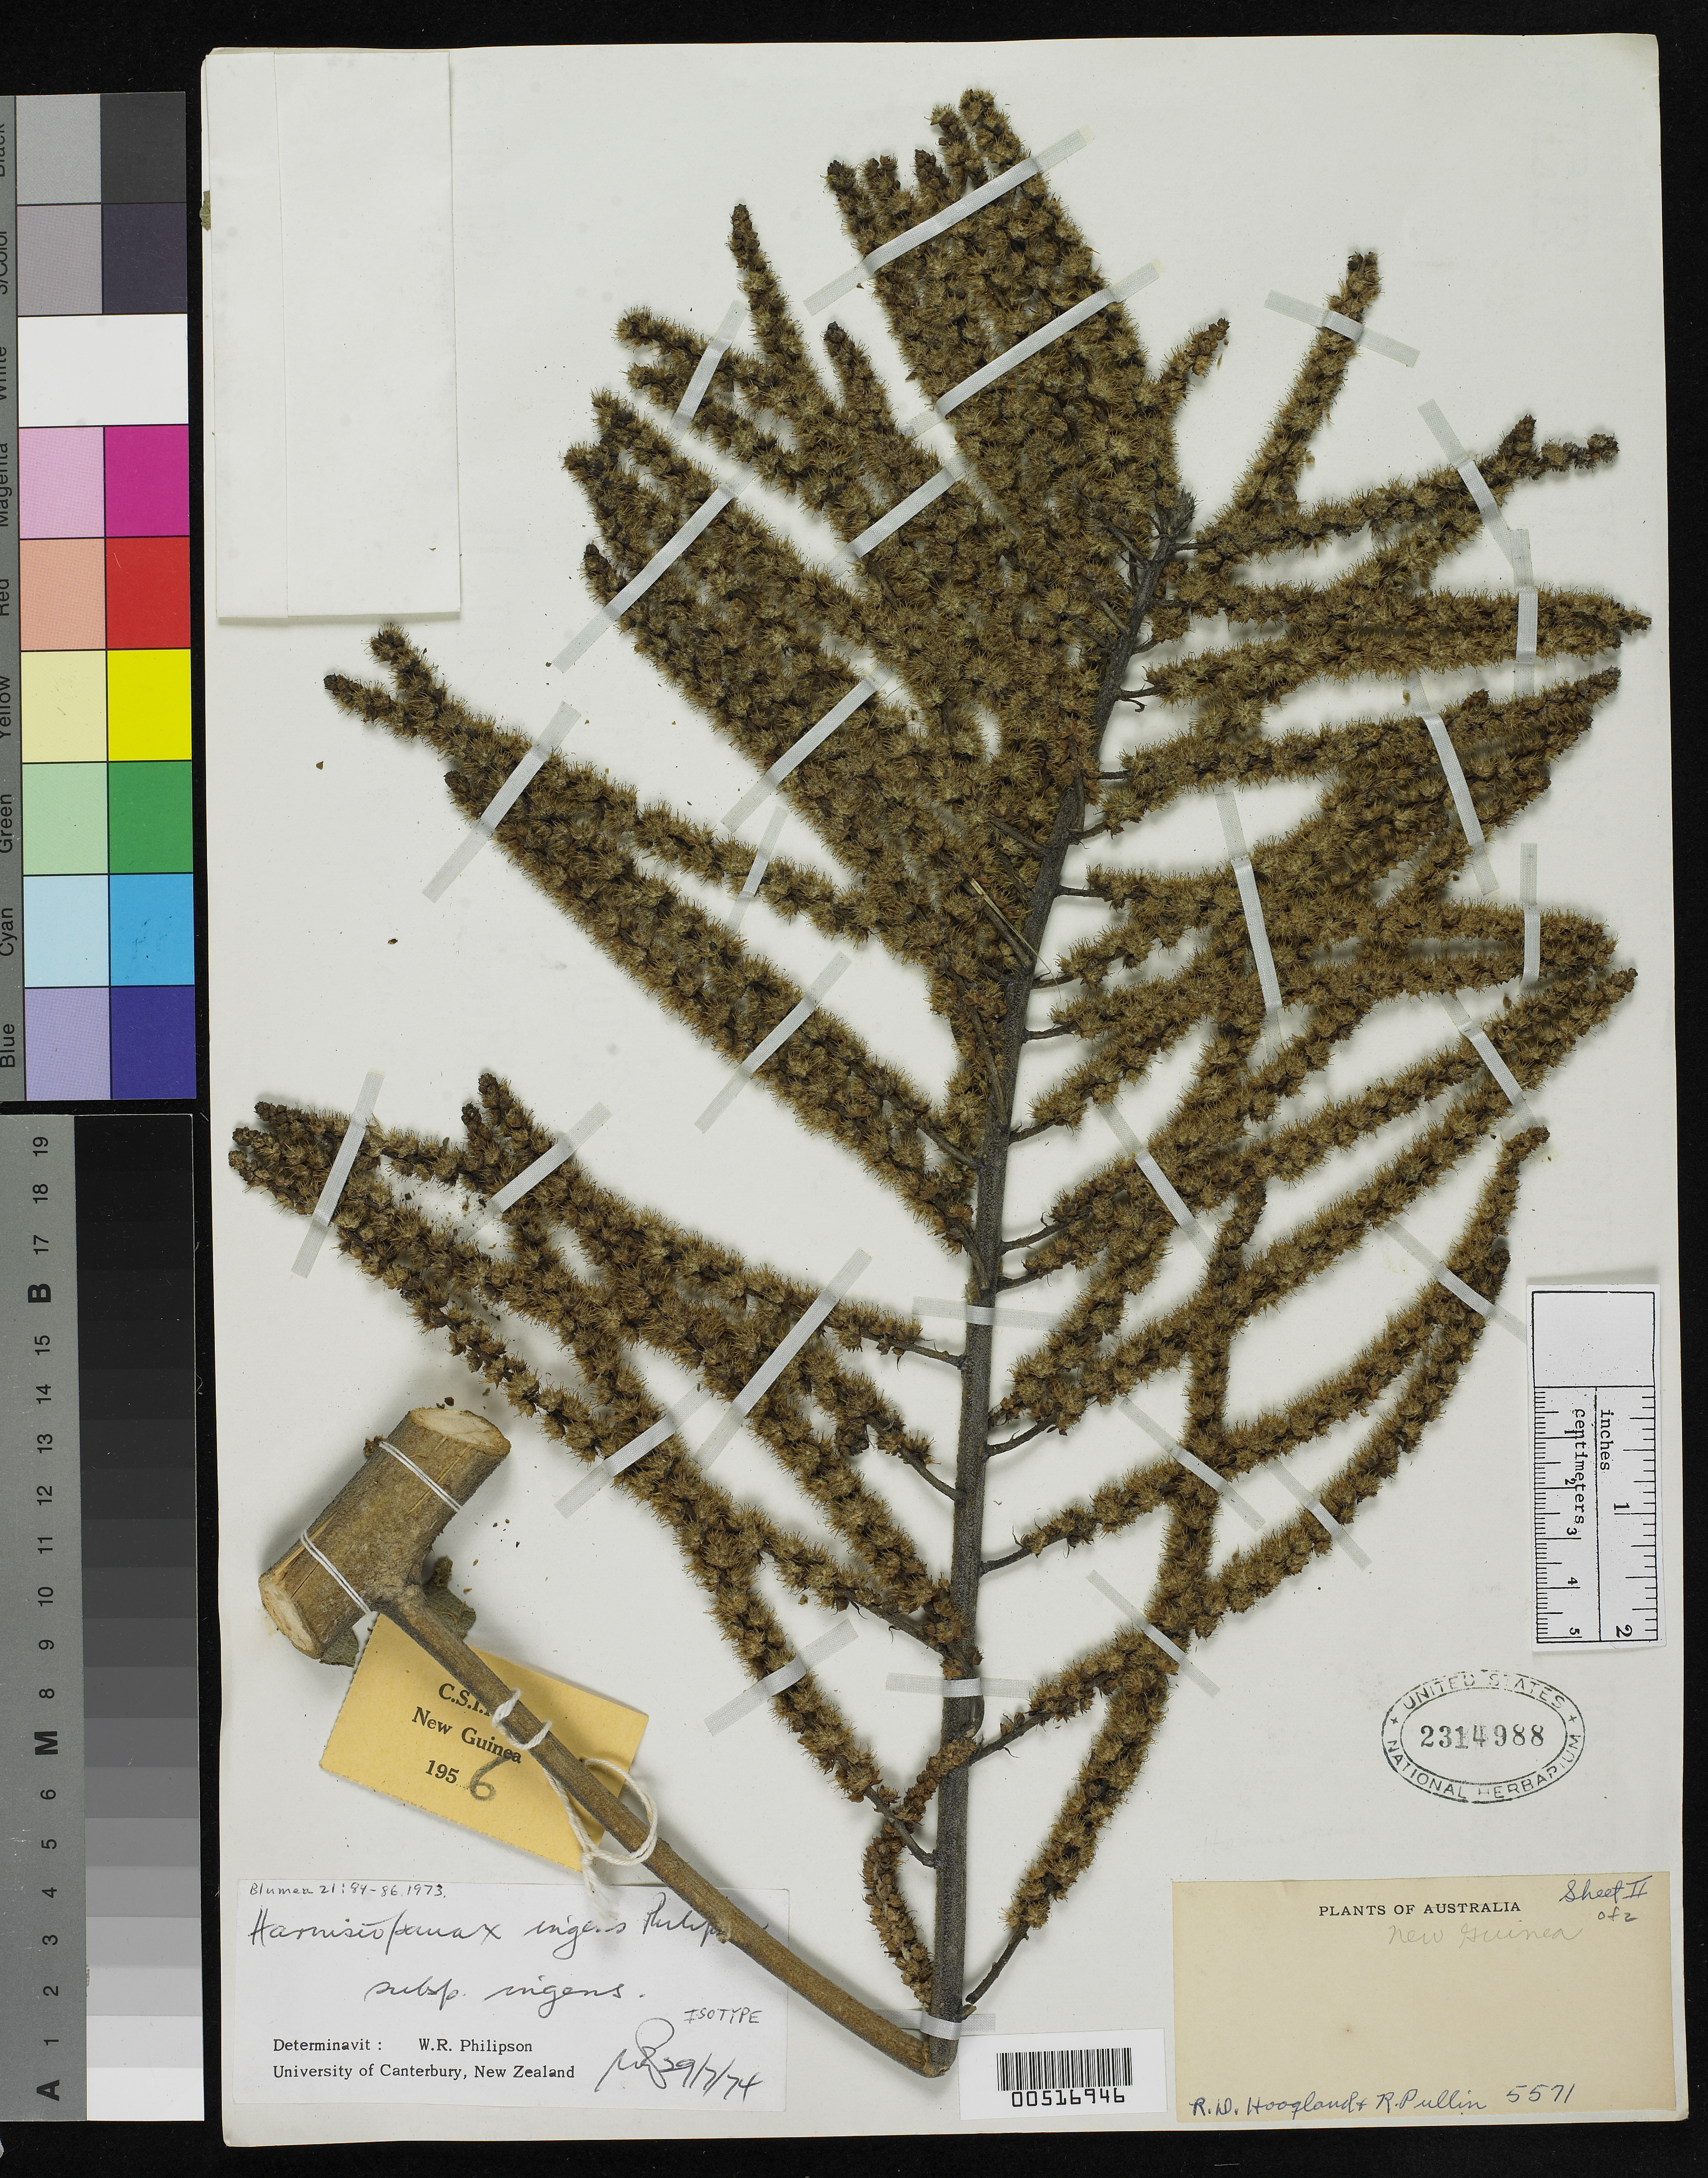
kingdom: Plantae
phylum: Tracheophyta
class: Magnoliopsida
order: Apiales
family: Araliaceae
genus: Harmsiopanax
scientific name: Harmsiopanax ingens subsp. ingens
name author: Philipson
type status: Isotype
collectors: R. D. Hoogland & R. Pullen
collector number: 5571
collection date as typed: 07 Jul 1956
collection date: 1956-07-07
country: Papua New Guinea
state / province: Eastern Highlands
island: New Guinea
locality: N side of Mount Kerigomna, Goroka Subdistrict.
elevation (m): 3250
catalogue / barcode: US 2314988